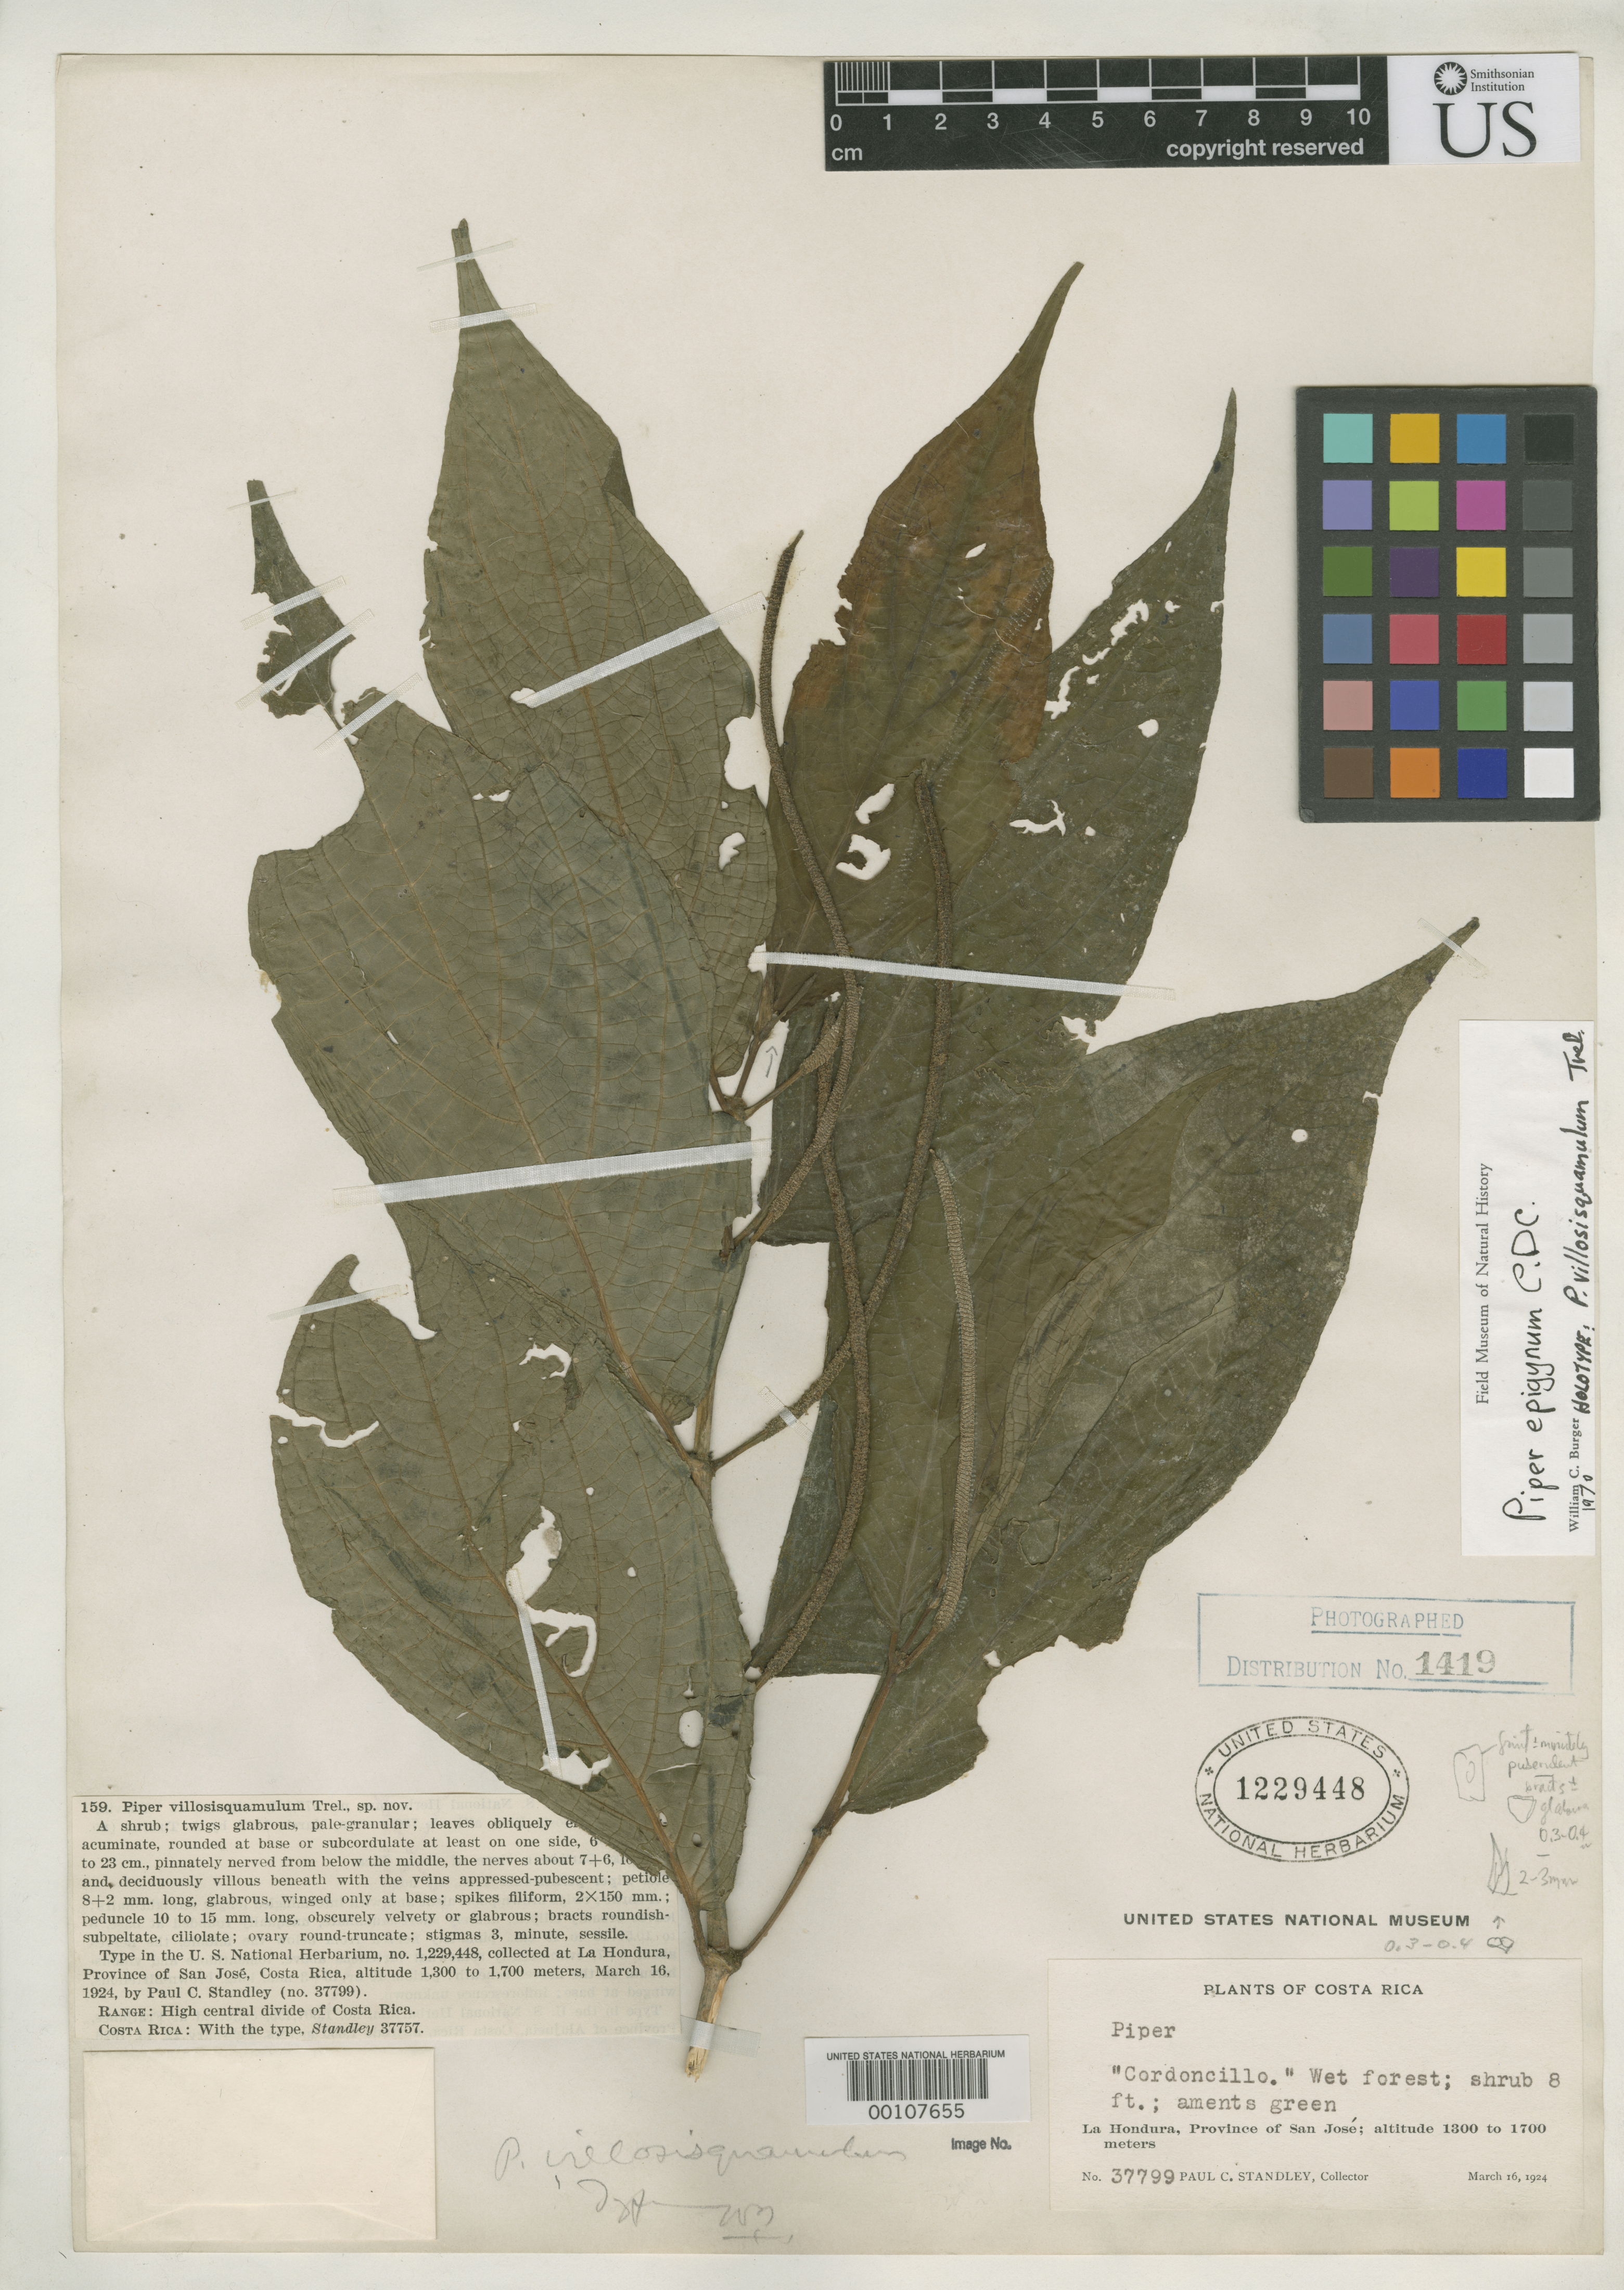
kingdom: Plantae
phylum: Tracheophyta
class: Magnoliopsida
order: Piperales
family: Piperaceae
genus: Piper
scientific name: Piper villosisquamulum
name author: Trel.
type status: Holotype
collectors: P. C. Standley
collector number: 37799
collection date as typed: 16 Mar 1924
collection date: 1924-03-16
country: Costa Rica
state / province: San José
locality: La Hondura.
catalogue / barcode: US 1229448